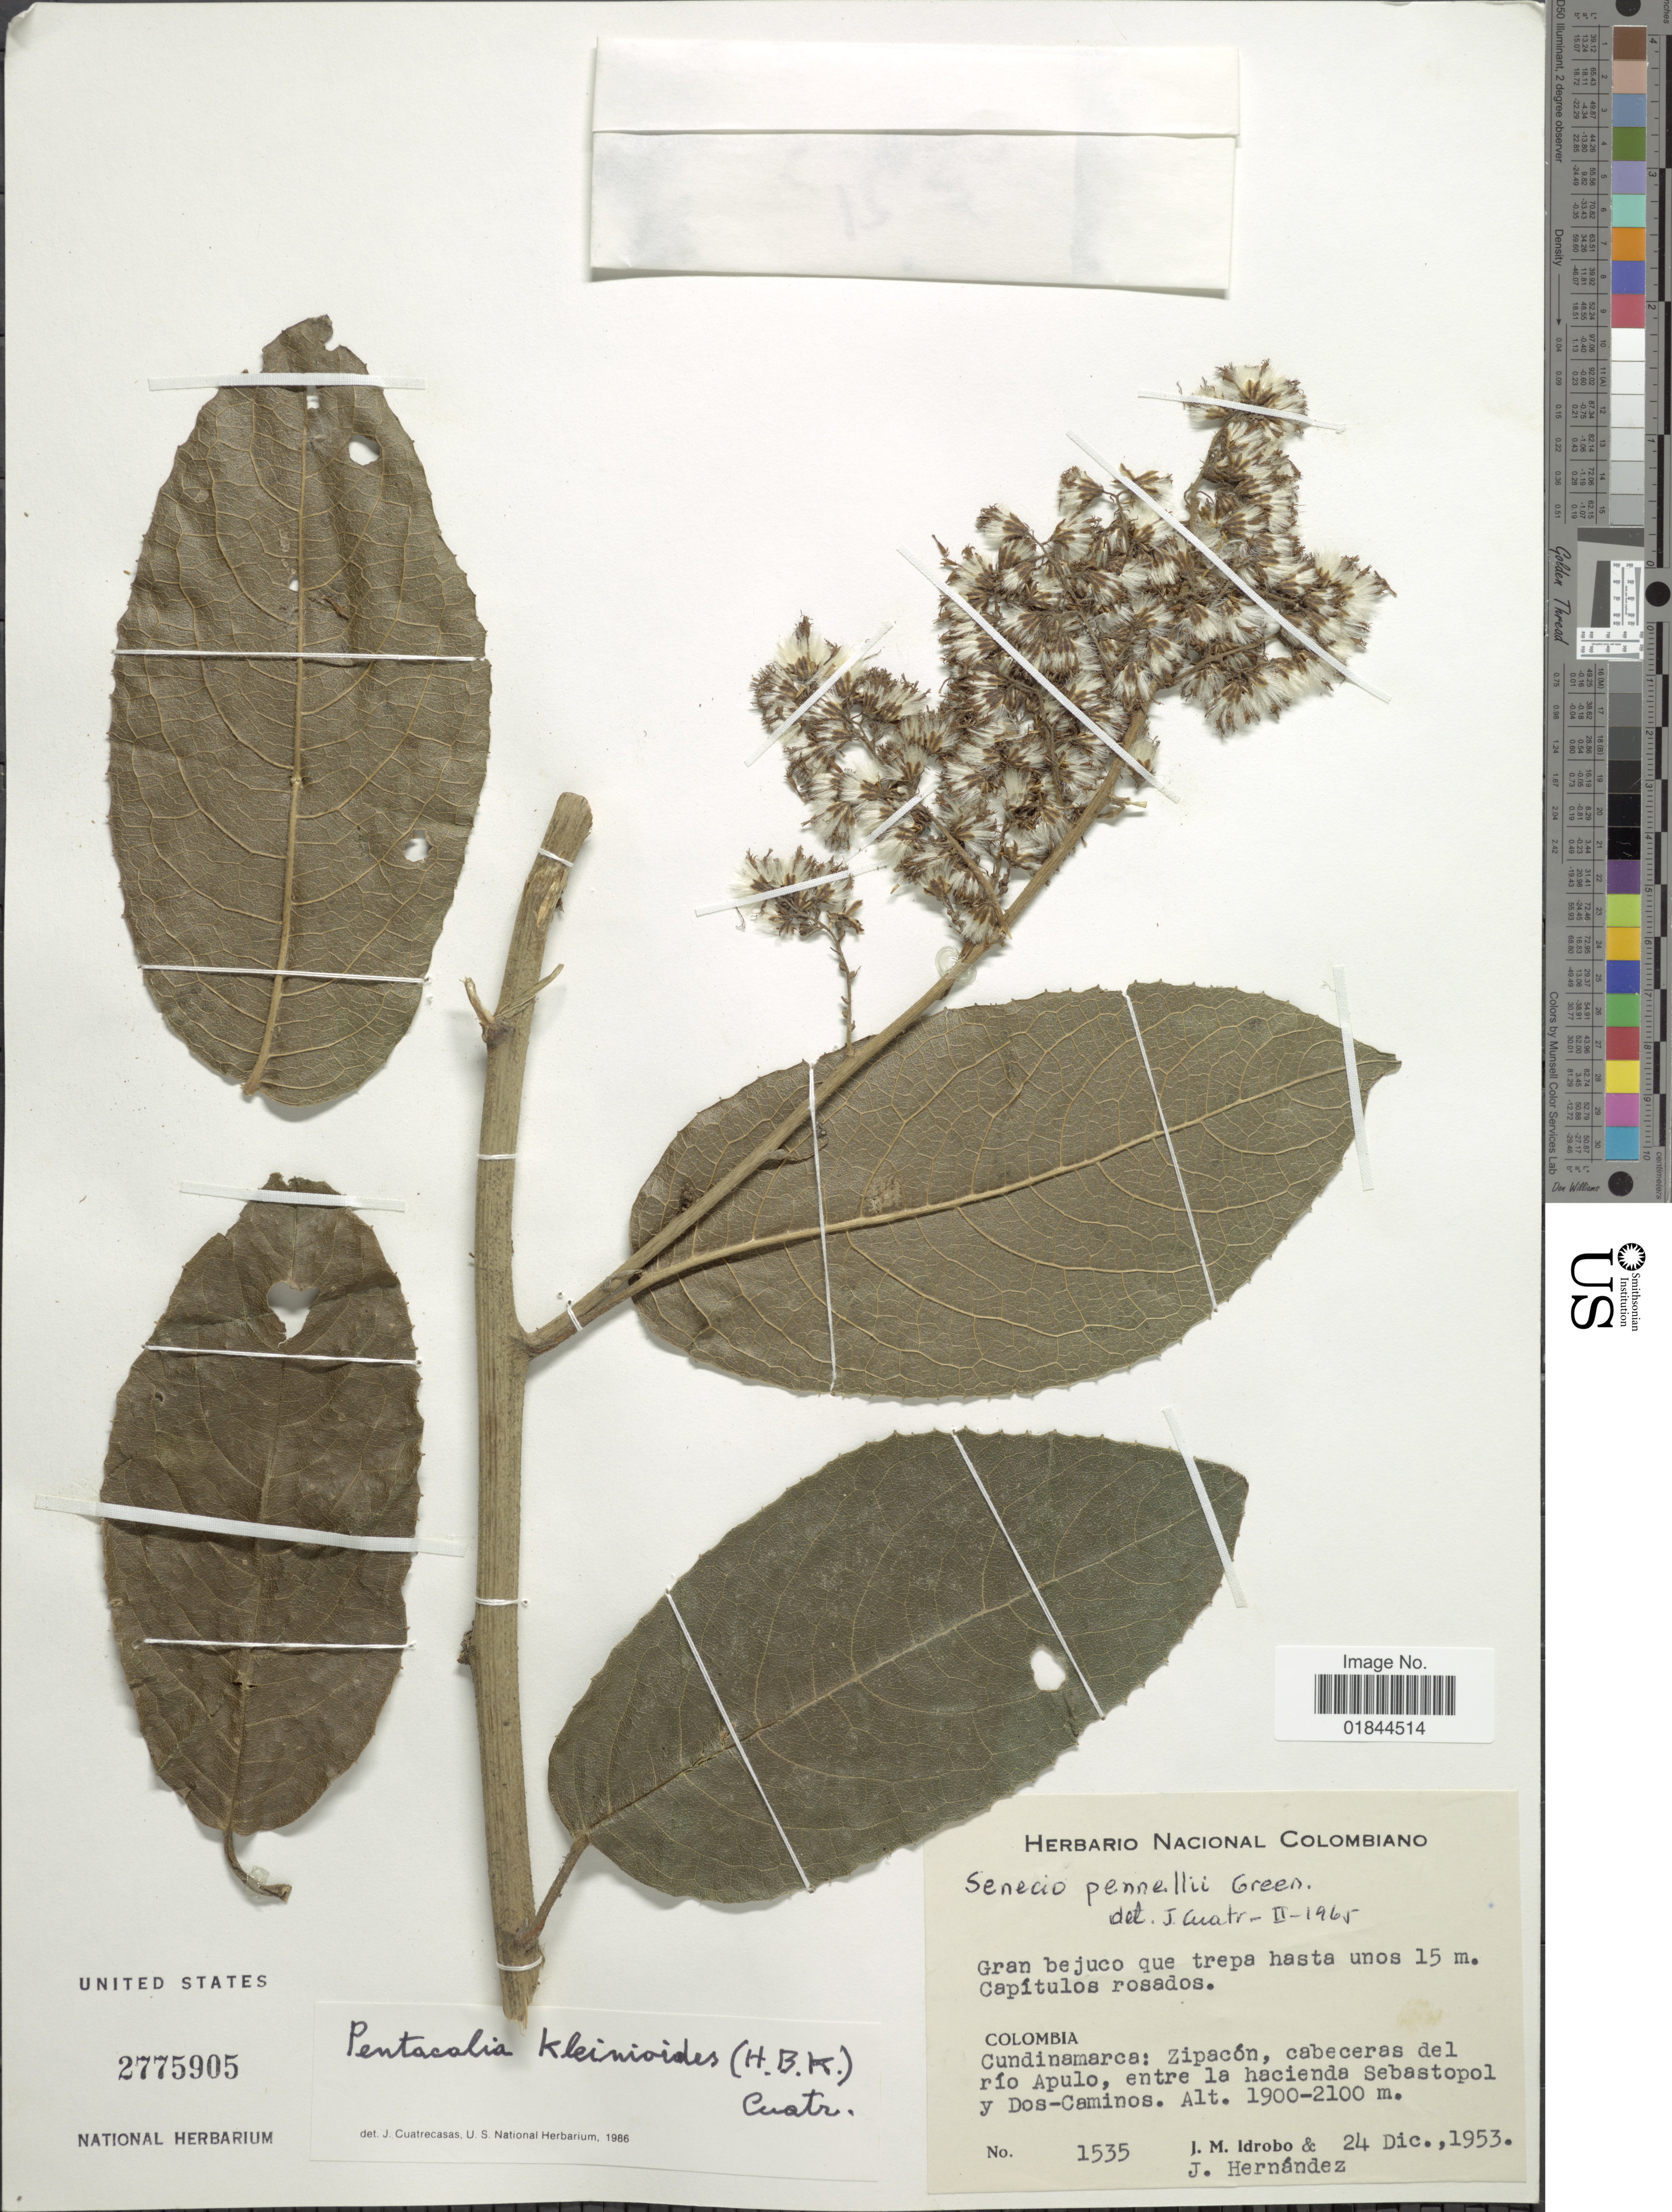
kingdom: Plantae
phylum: Tracheophyta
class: Magnoliopsida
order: Asterales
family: Asteraceae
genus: Pentacalia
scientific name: Pentacalia kleinioides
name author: (Kunth) Cuatrec.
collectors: J. M. Idrobo & J. Hernandez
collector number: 1535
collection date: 1953-12-24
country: Colombia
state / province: Cundinamarca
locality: Zipacón, cabeceras del río Apulo, entre la hacienda Sebastopol y Dos-Caminos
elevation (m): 1900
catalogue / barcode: US 2775905